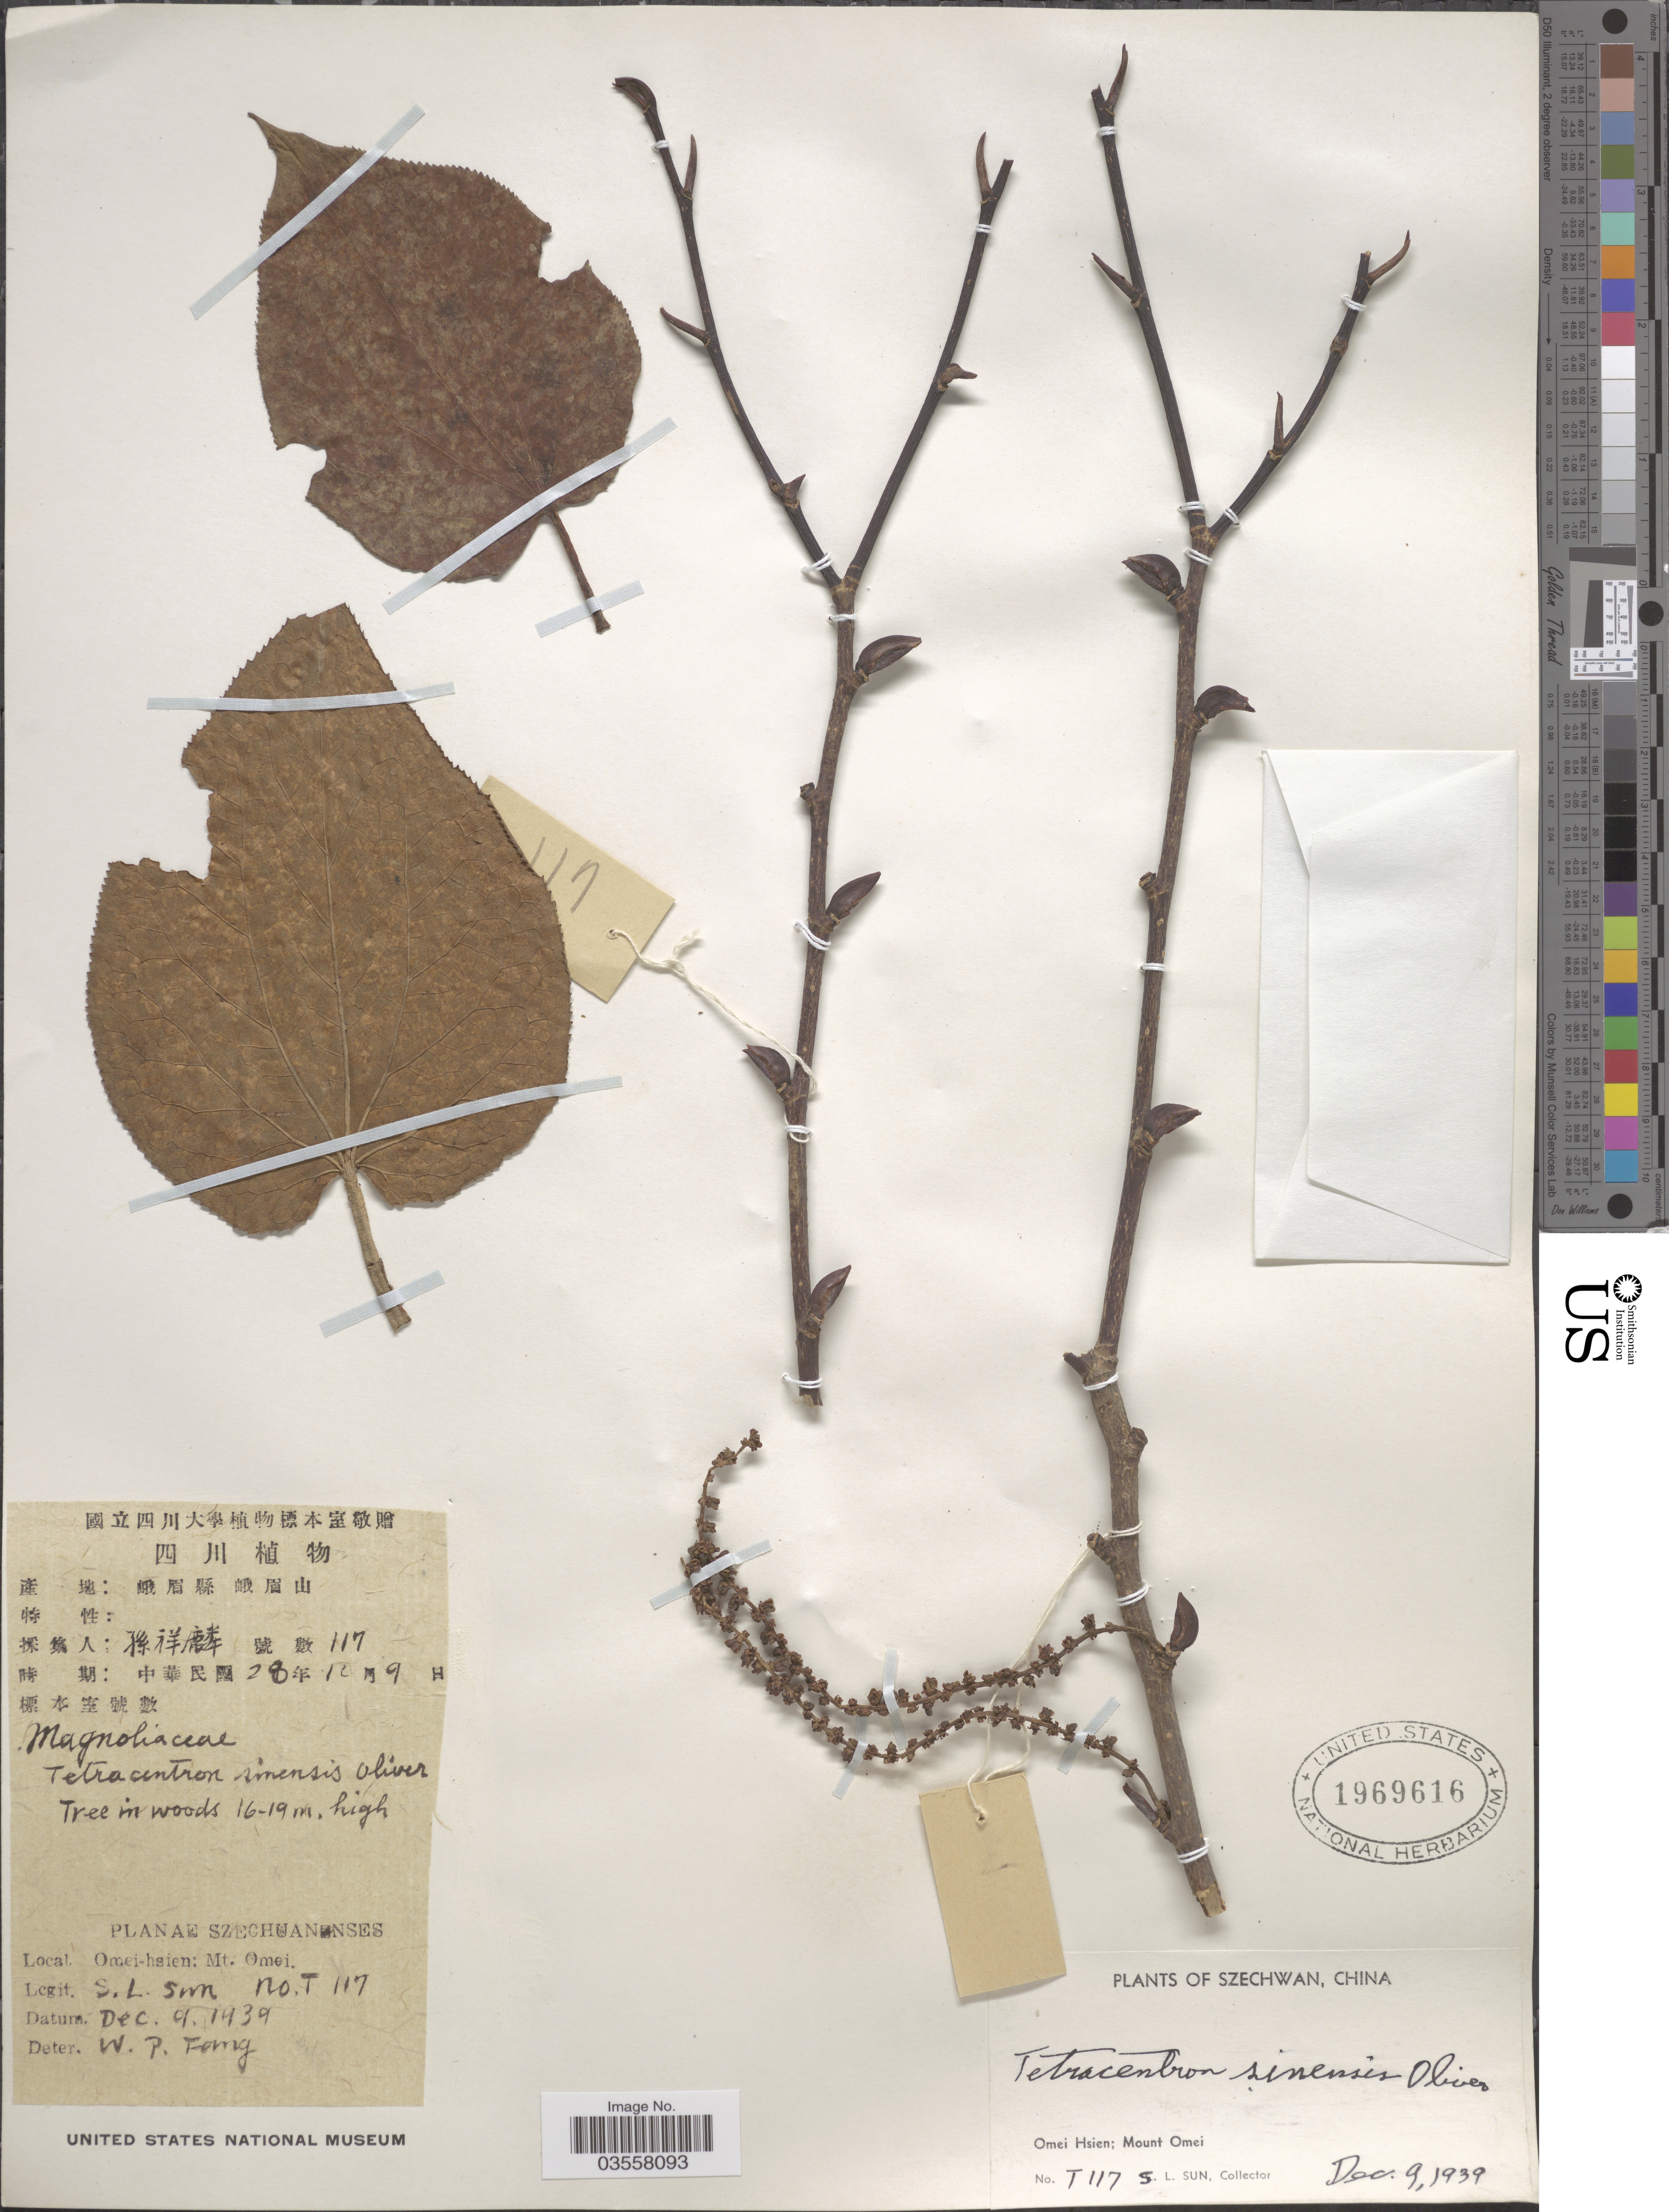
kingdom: Plantae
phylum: Tracheophyta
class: Magnoliopsida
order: Trochodendrales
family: Trochodendraceae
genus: Tetracentron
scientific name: Tetracentron sinense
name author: Oliv.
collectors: S. L. Sun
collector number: T 117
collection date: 1939-12-09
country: China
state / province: Sichuan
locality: Szechwan, Omei Hsien; Mount Omei.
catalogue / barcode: US 1969616